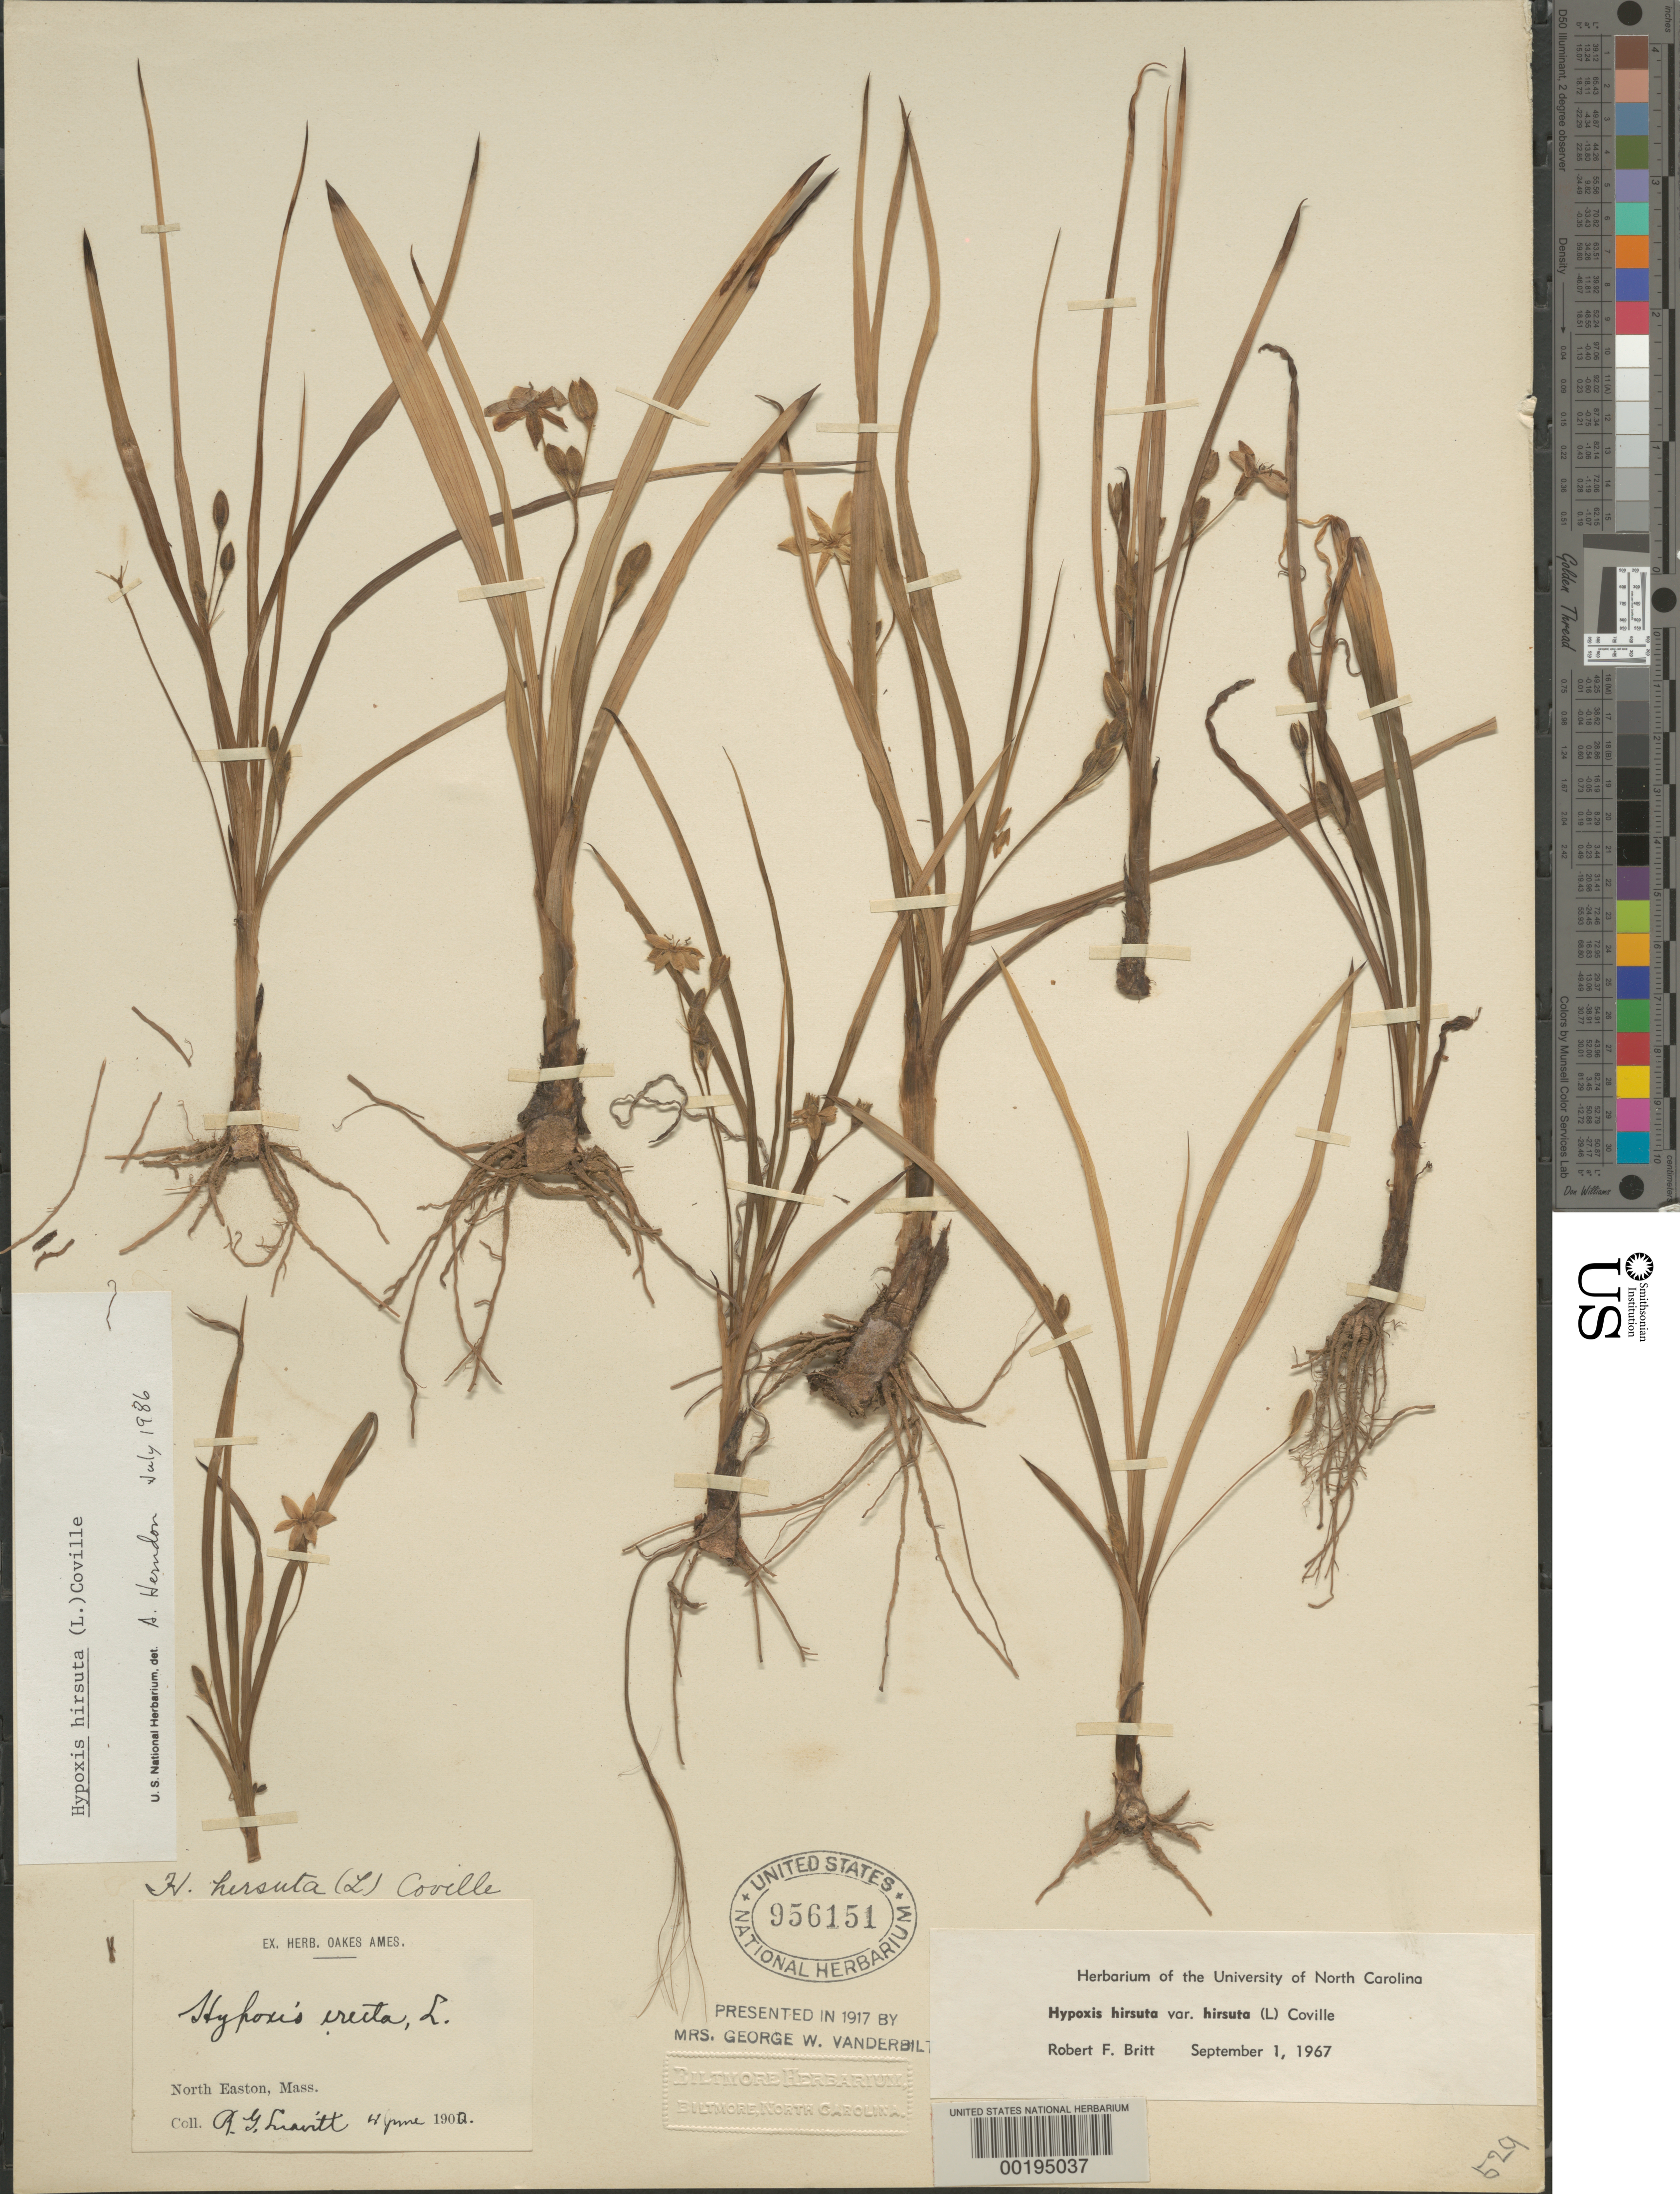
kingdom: Plantae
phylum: Tracheophyta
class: Liliopsida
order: Asparagales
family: Hypoxidaceae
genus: Hypoxis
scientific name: Hypoxis hirsuta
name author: (L.) Coville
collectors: R. G. Leavitt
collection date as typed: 04 Jun 1900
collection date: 1900-06-04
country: United States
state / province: Massachusetts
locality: North easton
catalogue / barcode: US 956151